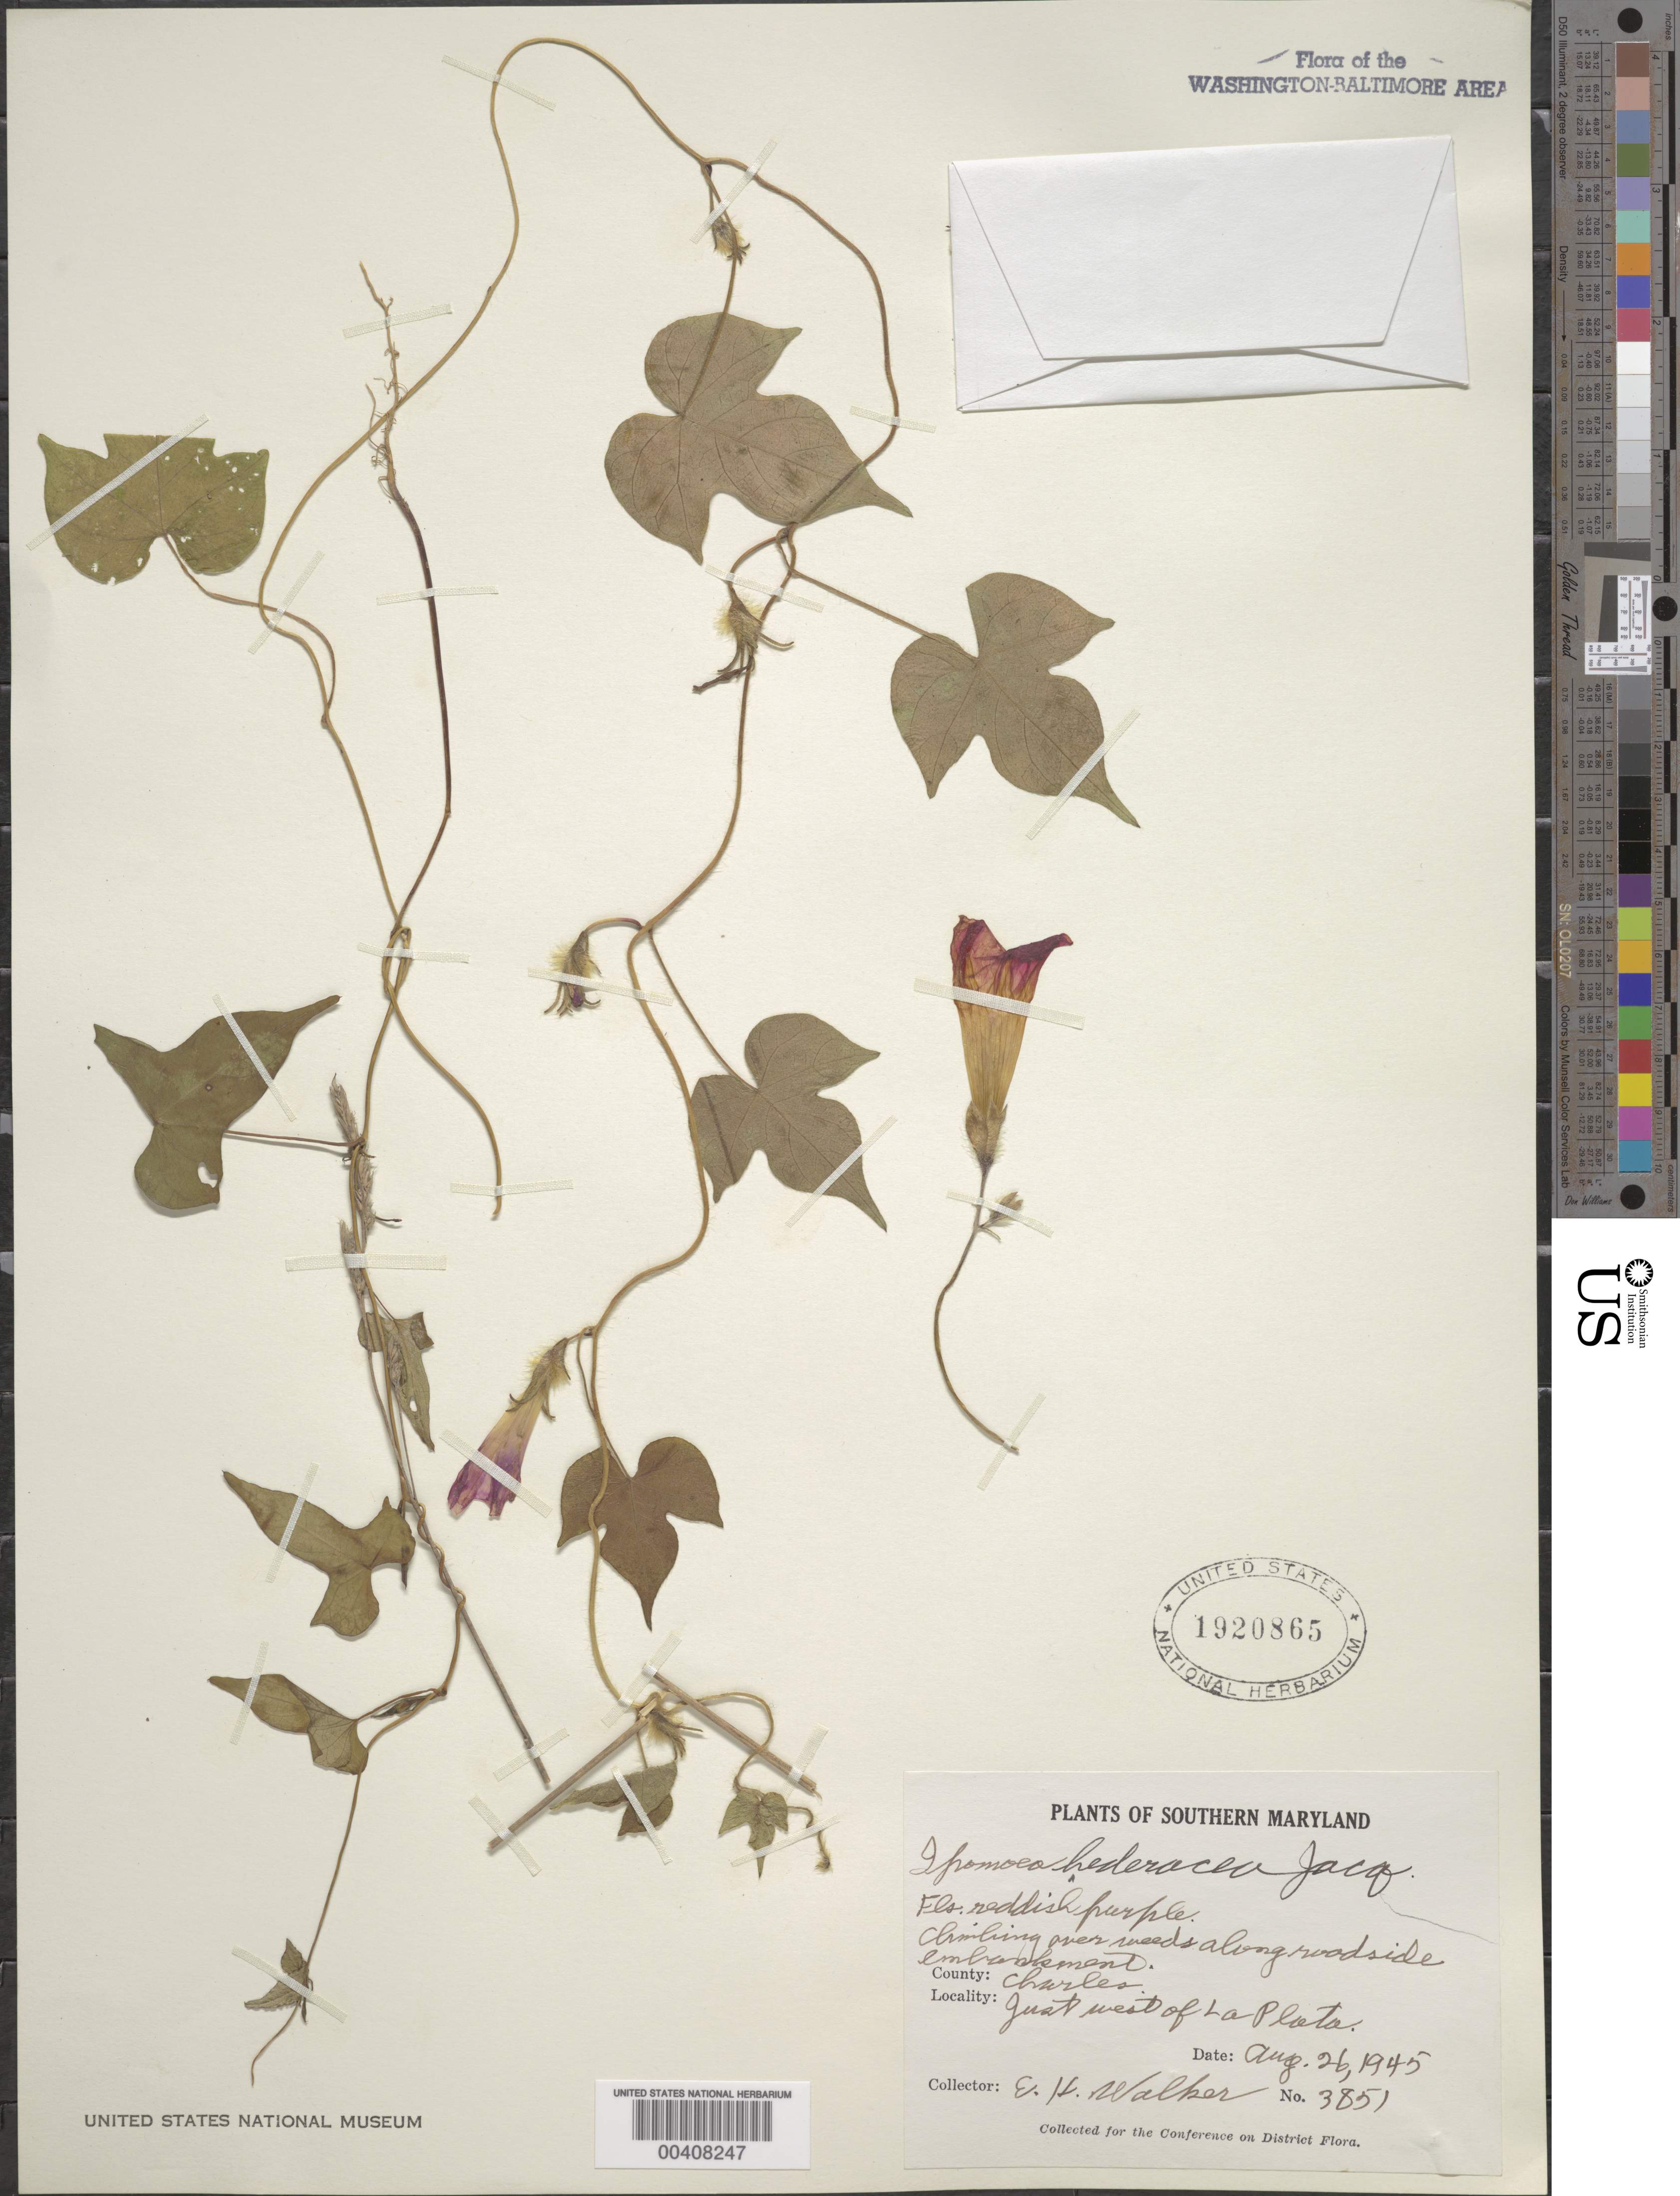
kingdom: Plantae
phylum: Tracheophyta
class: Magnoliopsida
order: Solanales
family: Convolvulaceae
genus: Ipomoea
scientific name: Ipomoea hederacea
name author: Jacq.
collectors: E. H. Walker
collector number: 3851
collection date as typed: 26 Aug 1945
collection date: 1945-08-26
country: United States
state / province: Maryland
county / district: Charles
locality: W of La Plata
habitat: Climbing on weeds along roadside embankment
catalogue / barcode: US 1920865